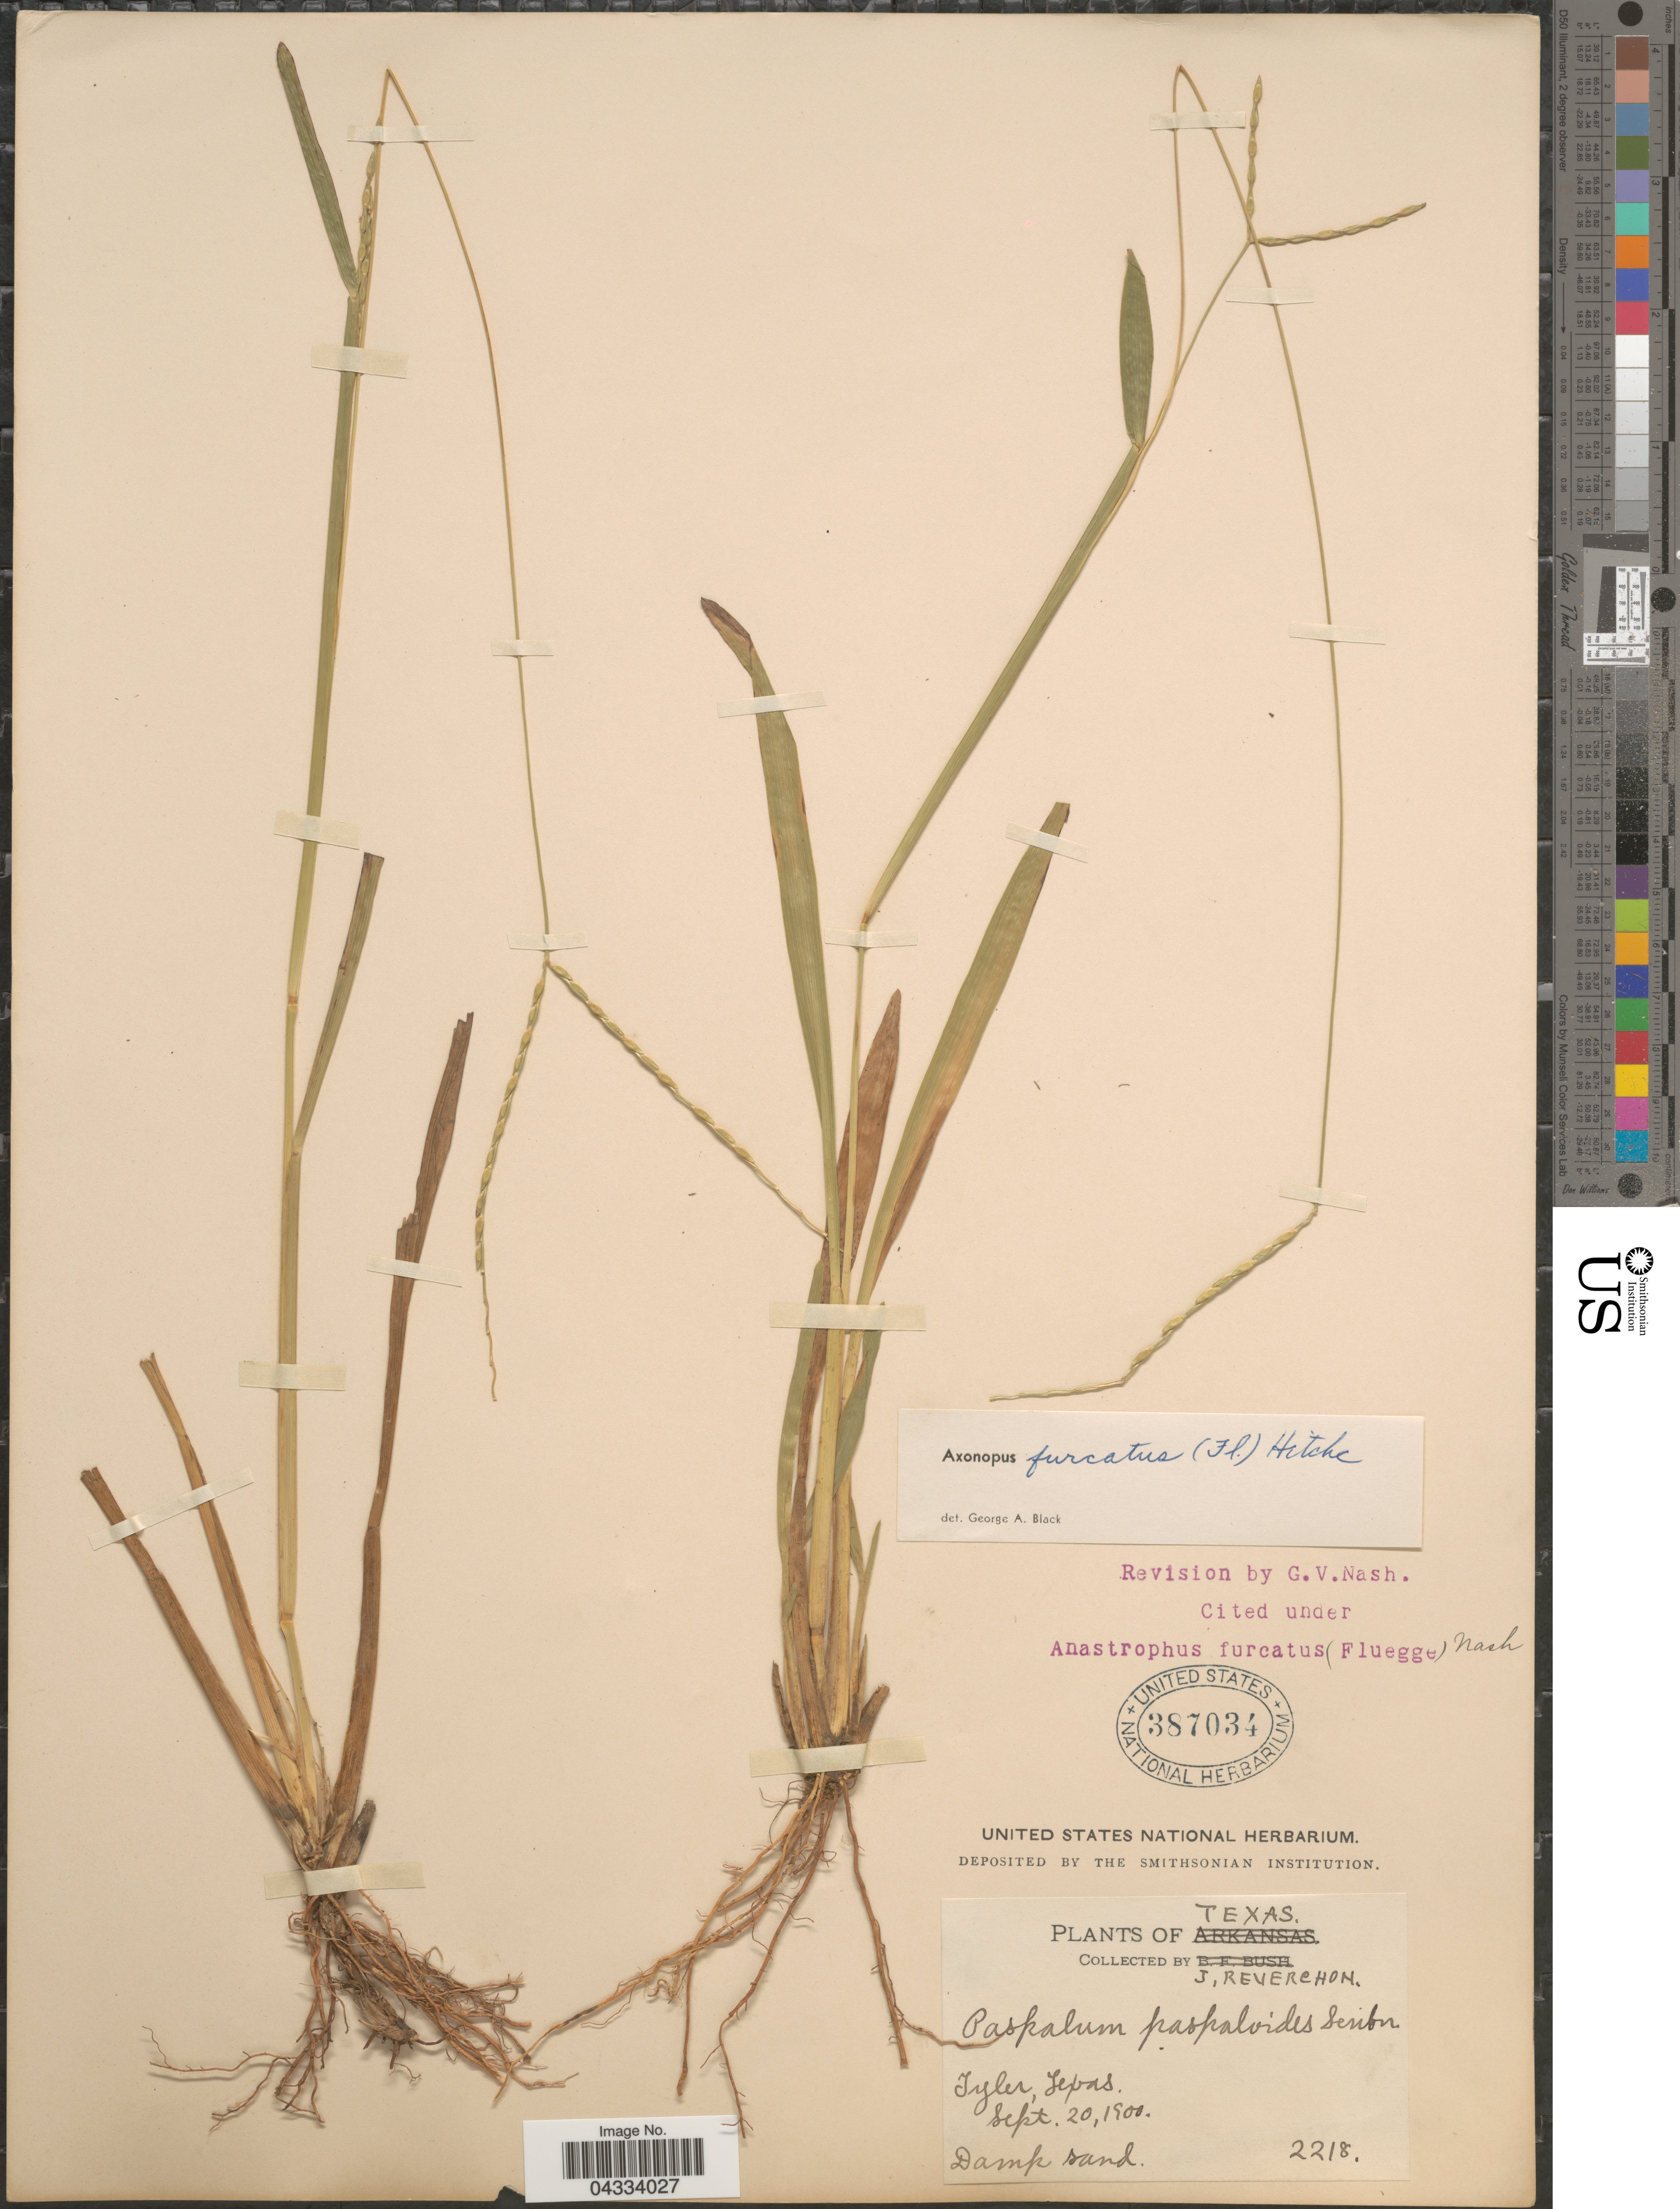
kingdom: Plantae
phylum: Tracheophyta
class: Liliopsida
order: Poales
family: Poaceae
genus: Axonopus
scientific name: Axonopus furcatus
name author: (Flüggé) Hitchc.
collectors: J. Reverchon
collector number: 2218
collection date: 1900-09-20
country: United States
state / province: Texas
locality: Tyler.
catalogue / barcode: US 387034